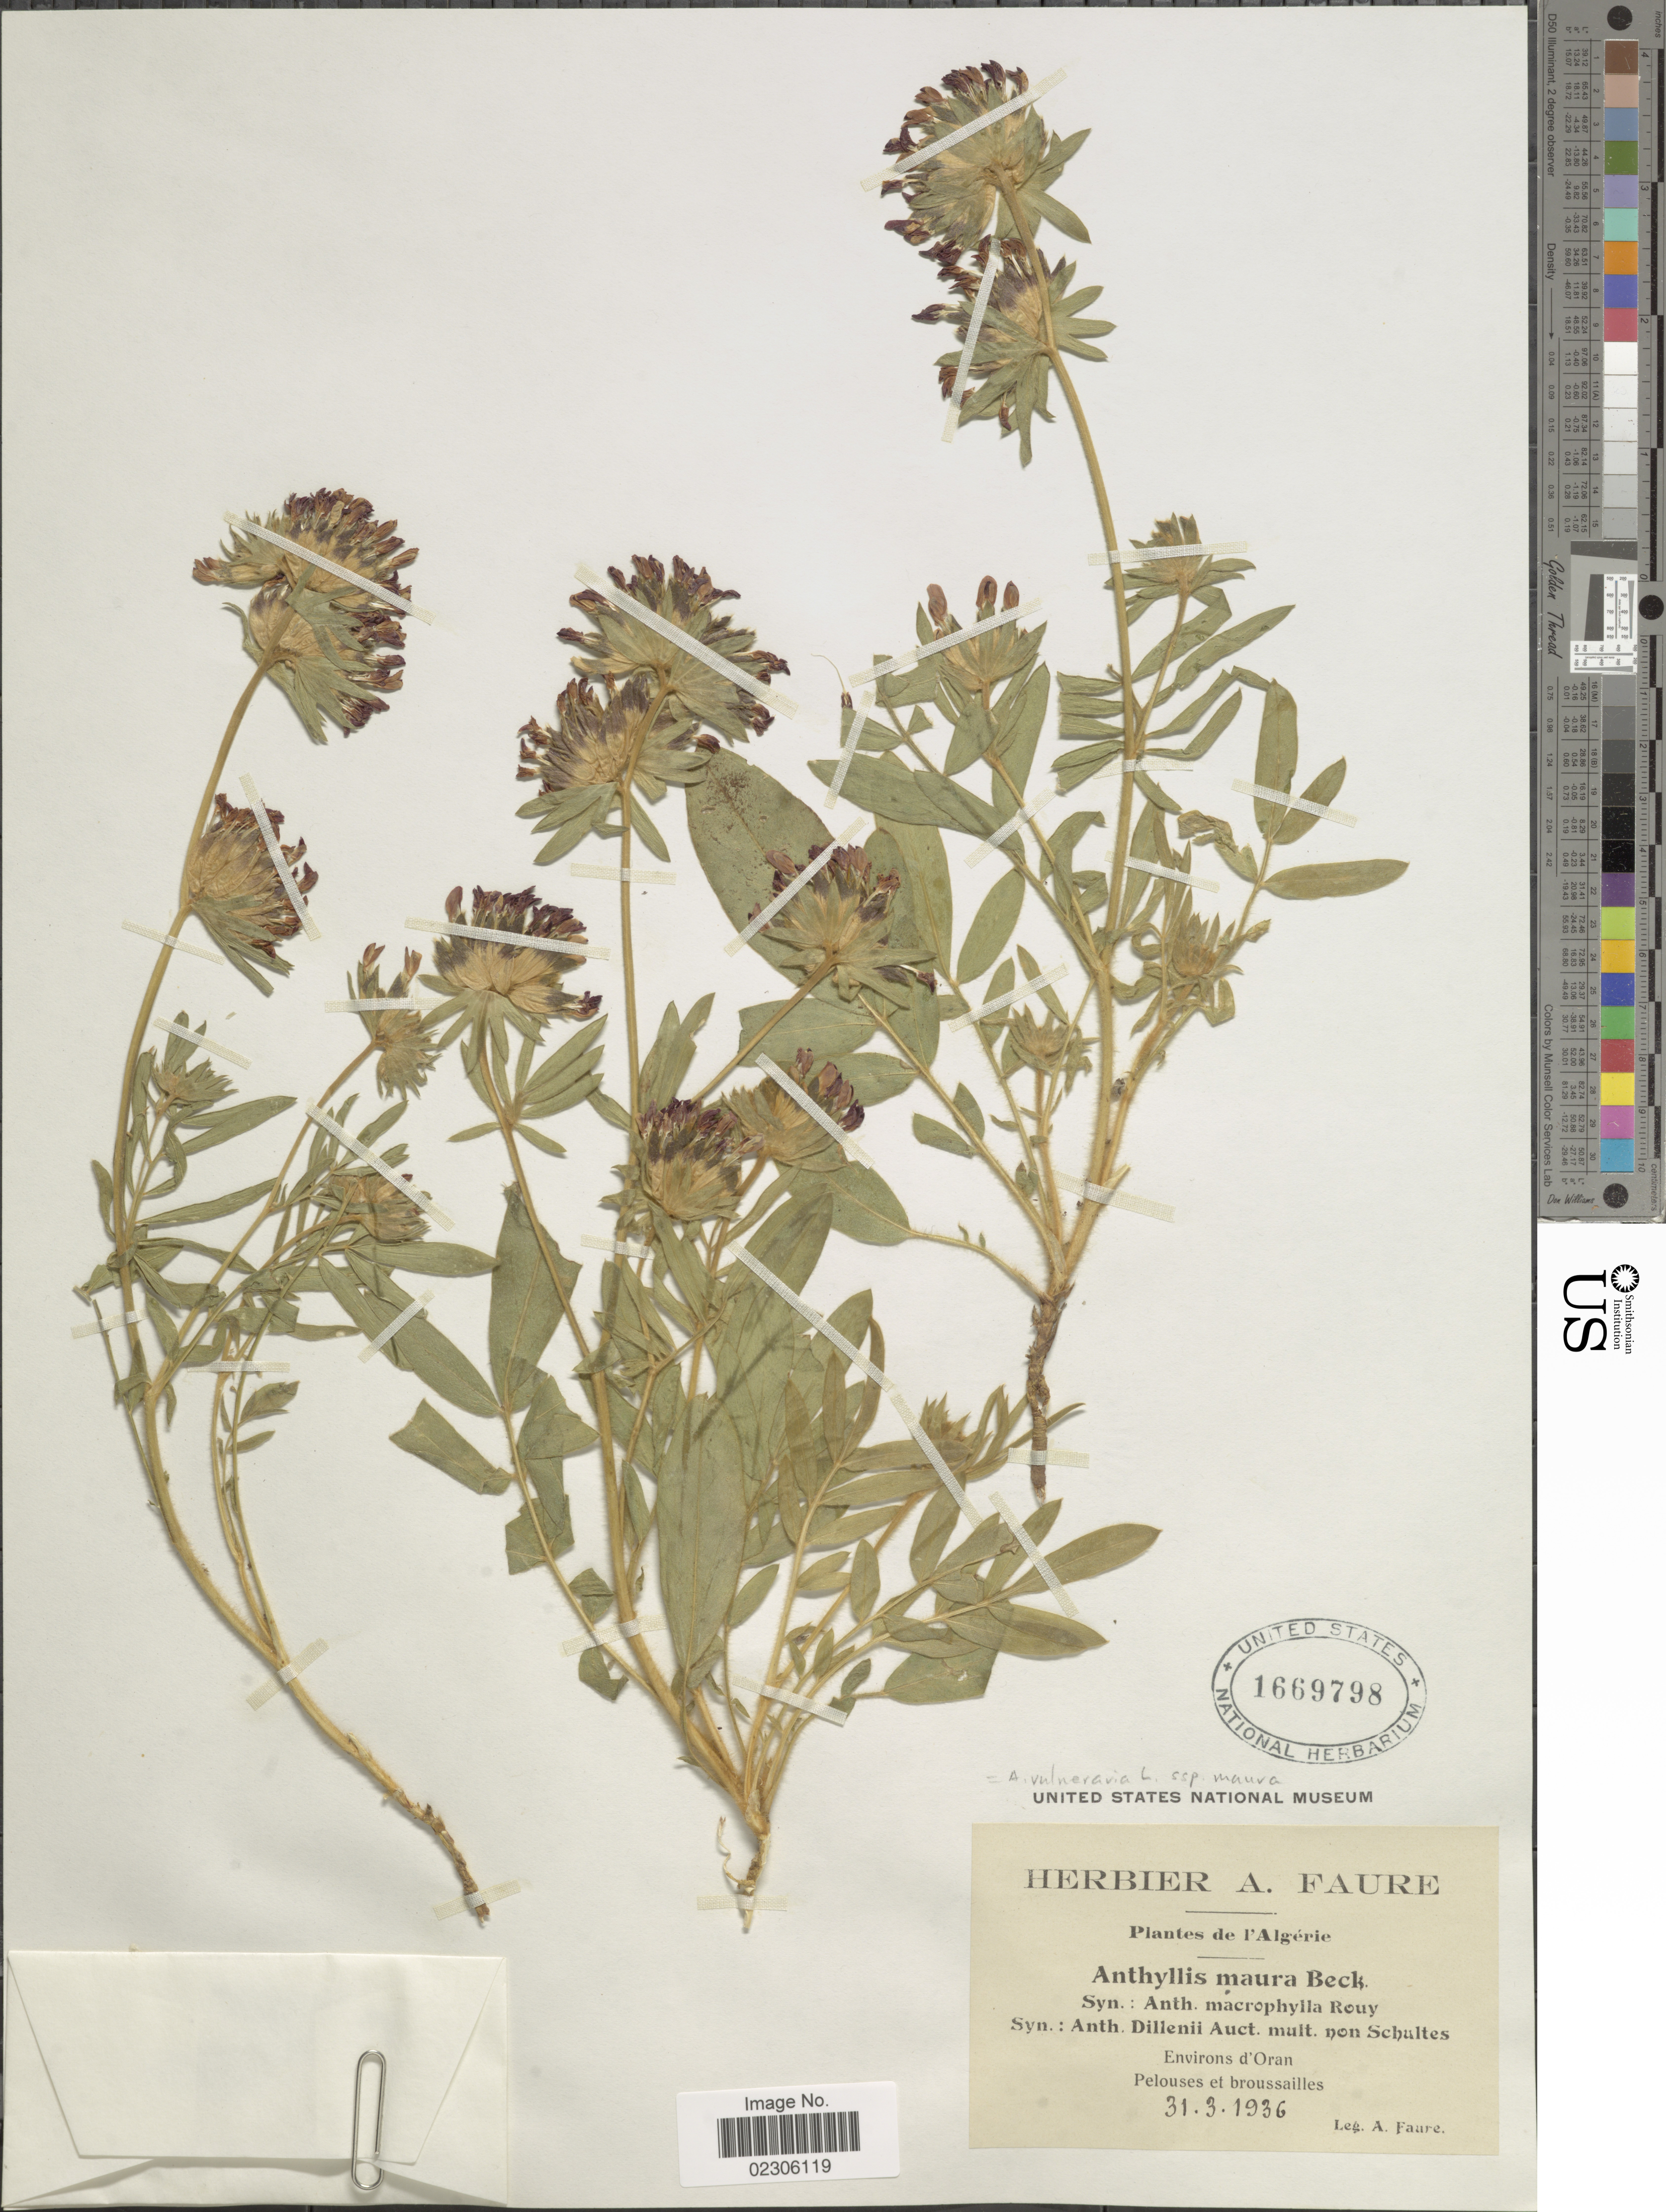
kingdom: Plantae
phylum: Tracheophyta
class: Magnoliopsida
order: Fabales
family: Fabaceae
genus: Anthyllis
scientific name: Anthyllis vulneraria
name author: L.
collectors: A. Faure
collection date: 1936-03-31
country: Algeria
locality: De L' Algerie, Environs d'Oran, Pelouses et broussailes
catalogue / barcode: US 1669798